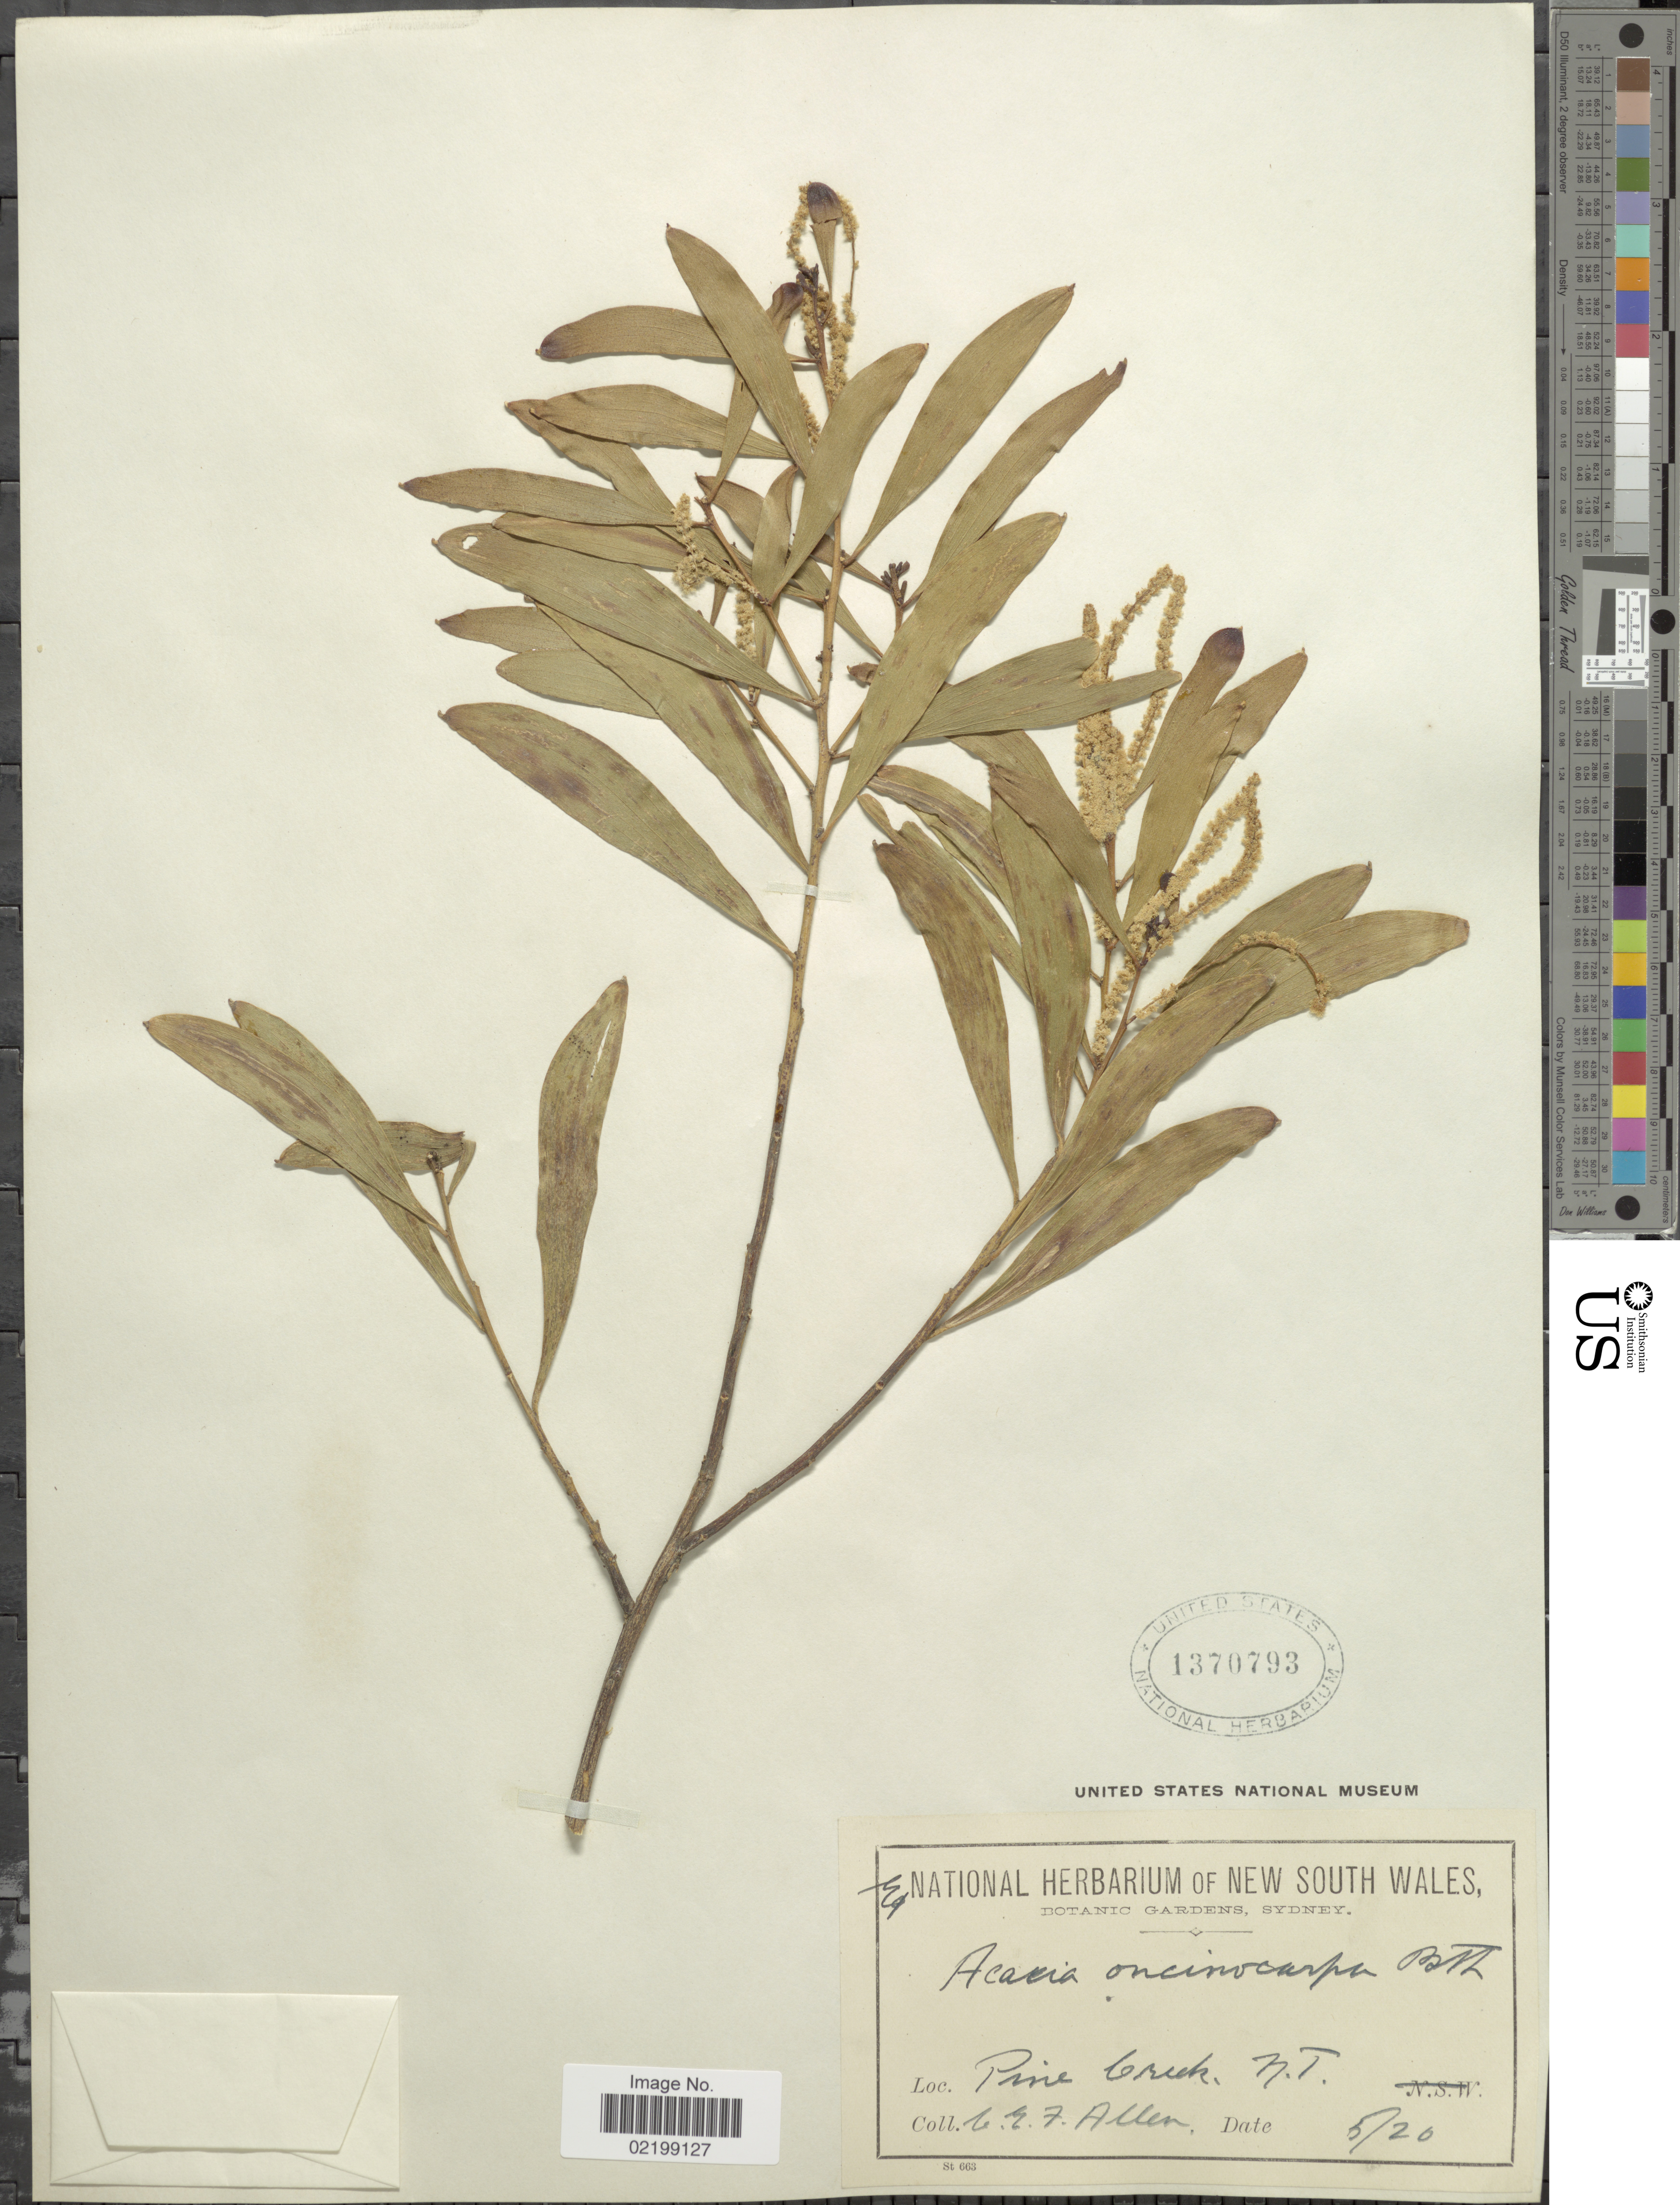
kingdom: Plantae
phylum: Tracheophyta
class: Magnoliopsida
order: Fabales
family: Fabaceae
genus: Acacia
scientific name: Acacia oncinocarpa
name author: Benth.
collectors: C. E. F. Allen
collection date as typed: Transcribed d/m/y: /5/20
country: Australia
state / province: Northern Territory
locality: Pine Creek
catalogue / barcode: US 1370793